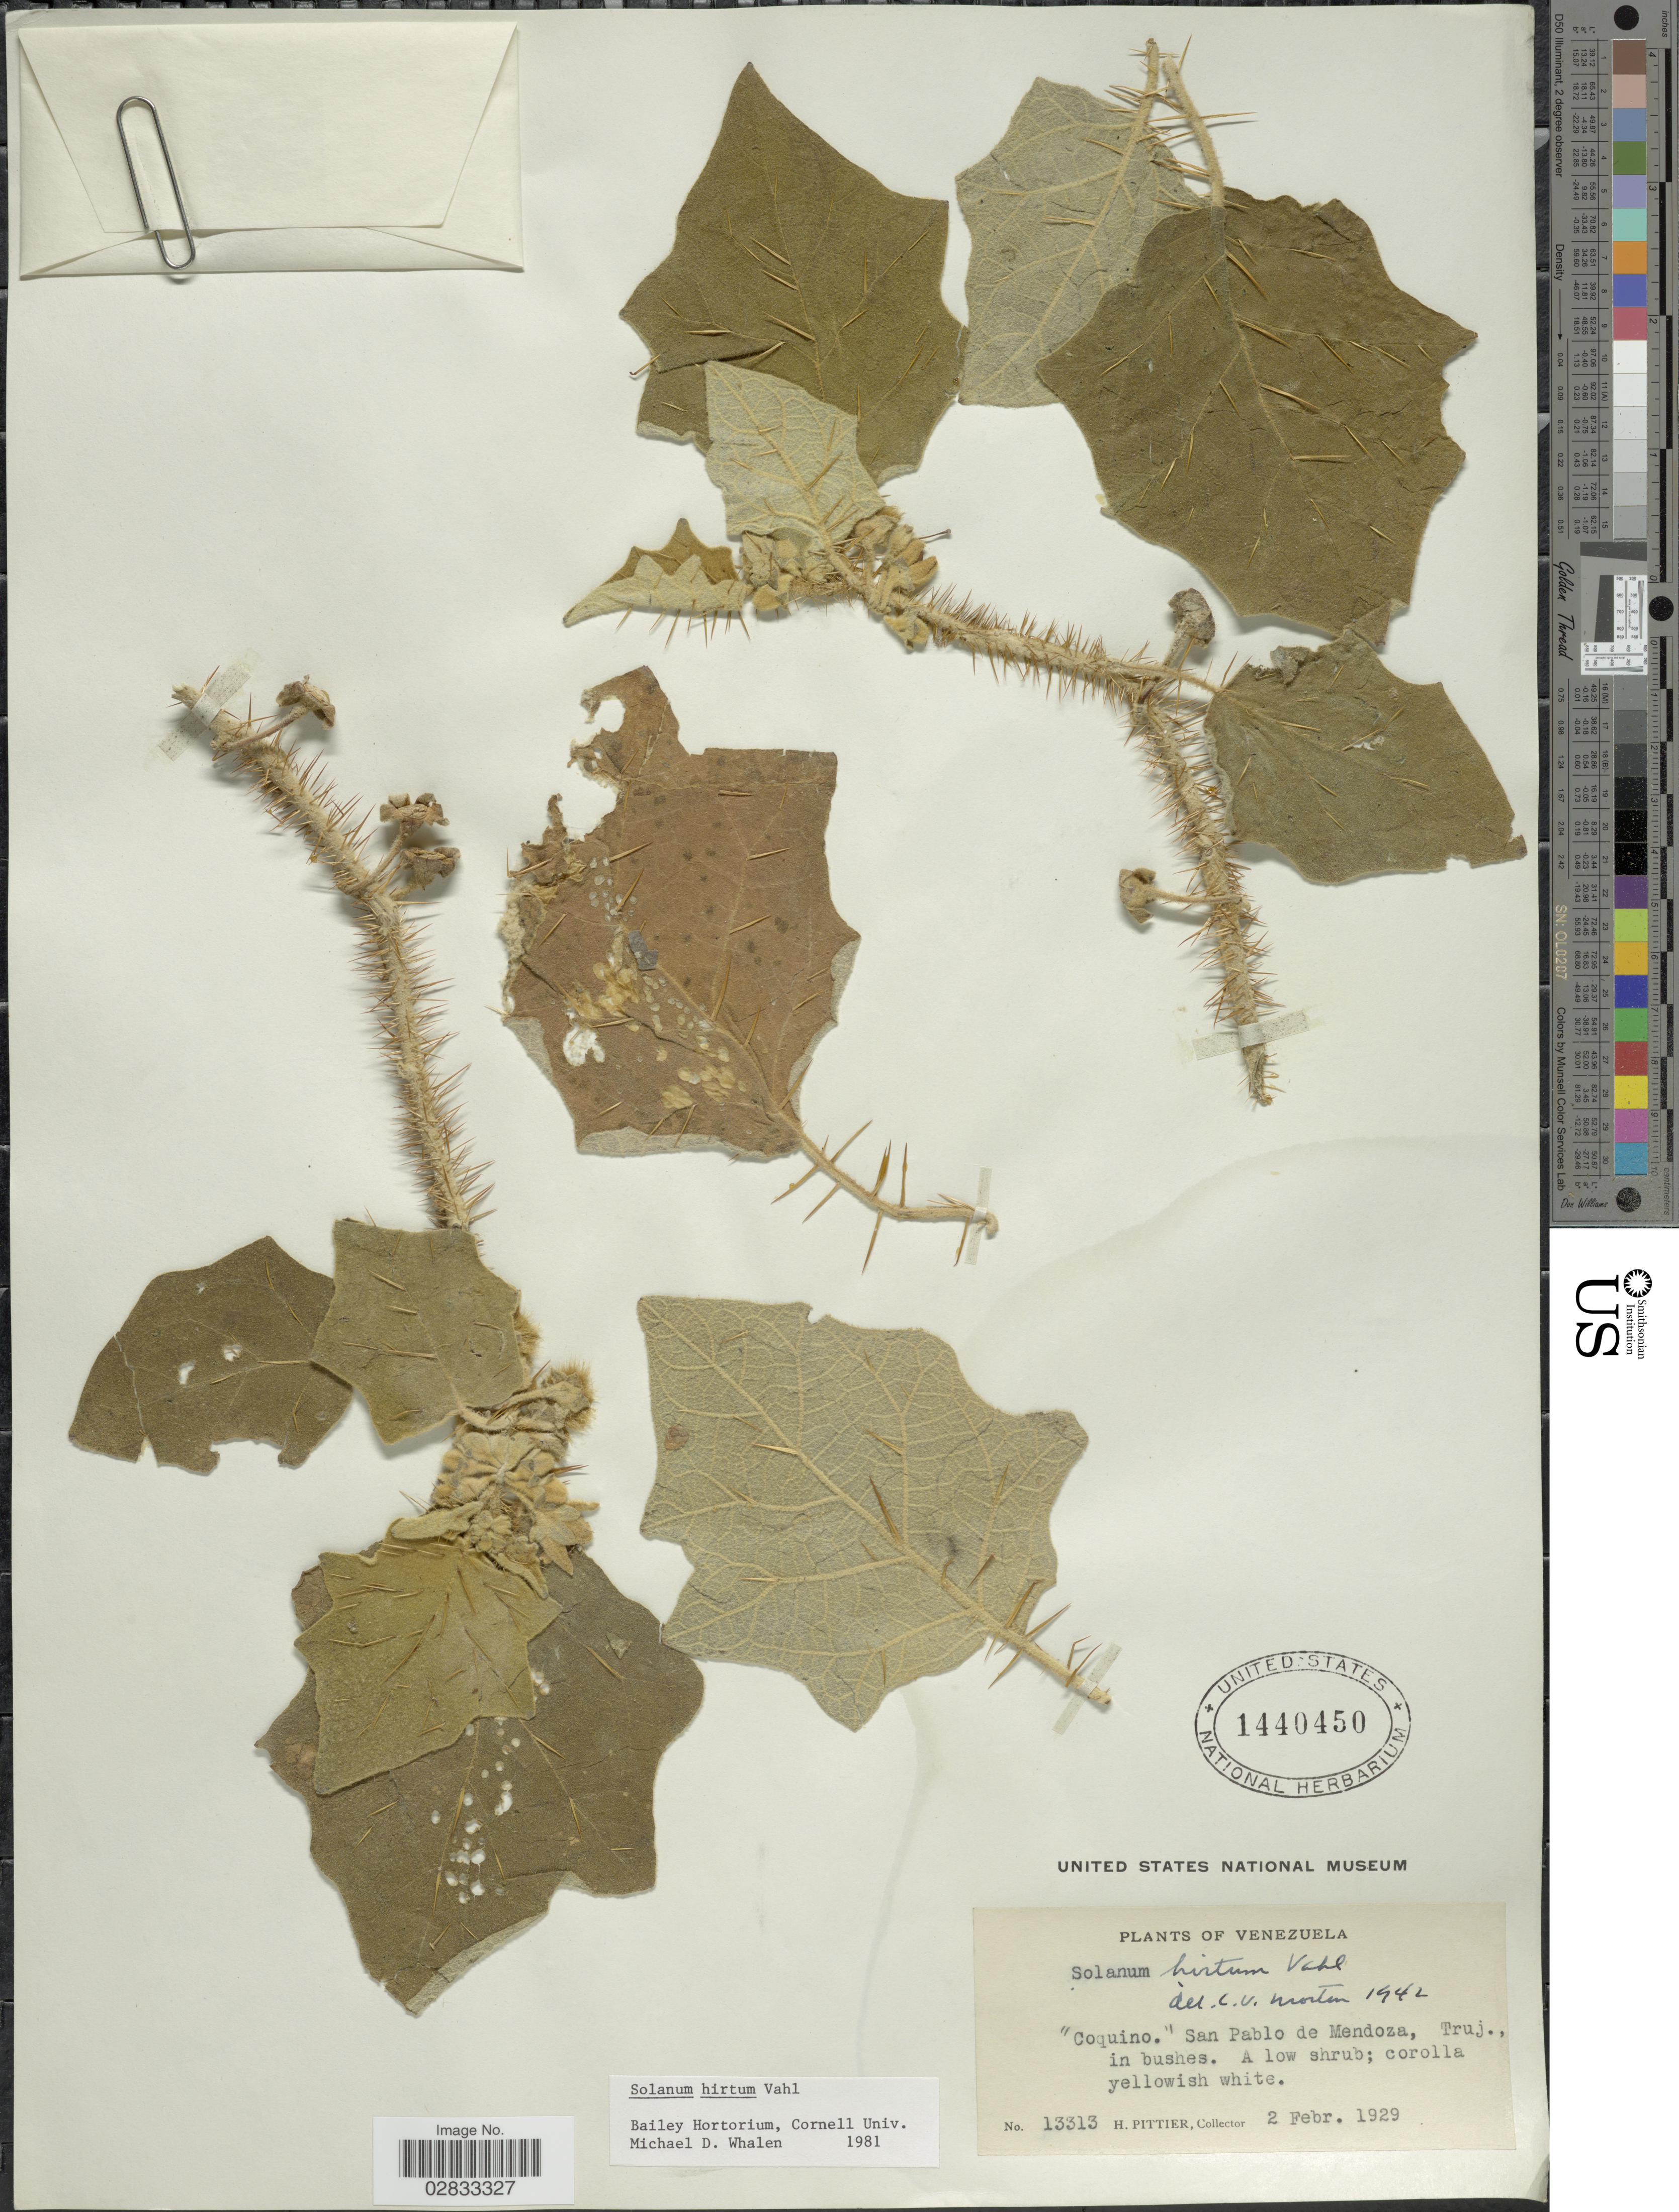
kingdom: Plantae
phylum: Tracheophyta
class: Magnoliopsida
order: Solanales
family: Solanaceae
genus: Solanum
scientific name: Solanum hirtum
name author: Vahl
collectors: H. F. Pittier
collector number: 13313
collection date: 1929-02-02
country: Venezuela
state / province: Trujillo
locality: Coquino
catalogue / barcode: US 1440450